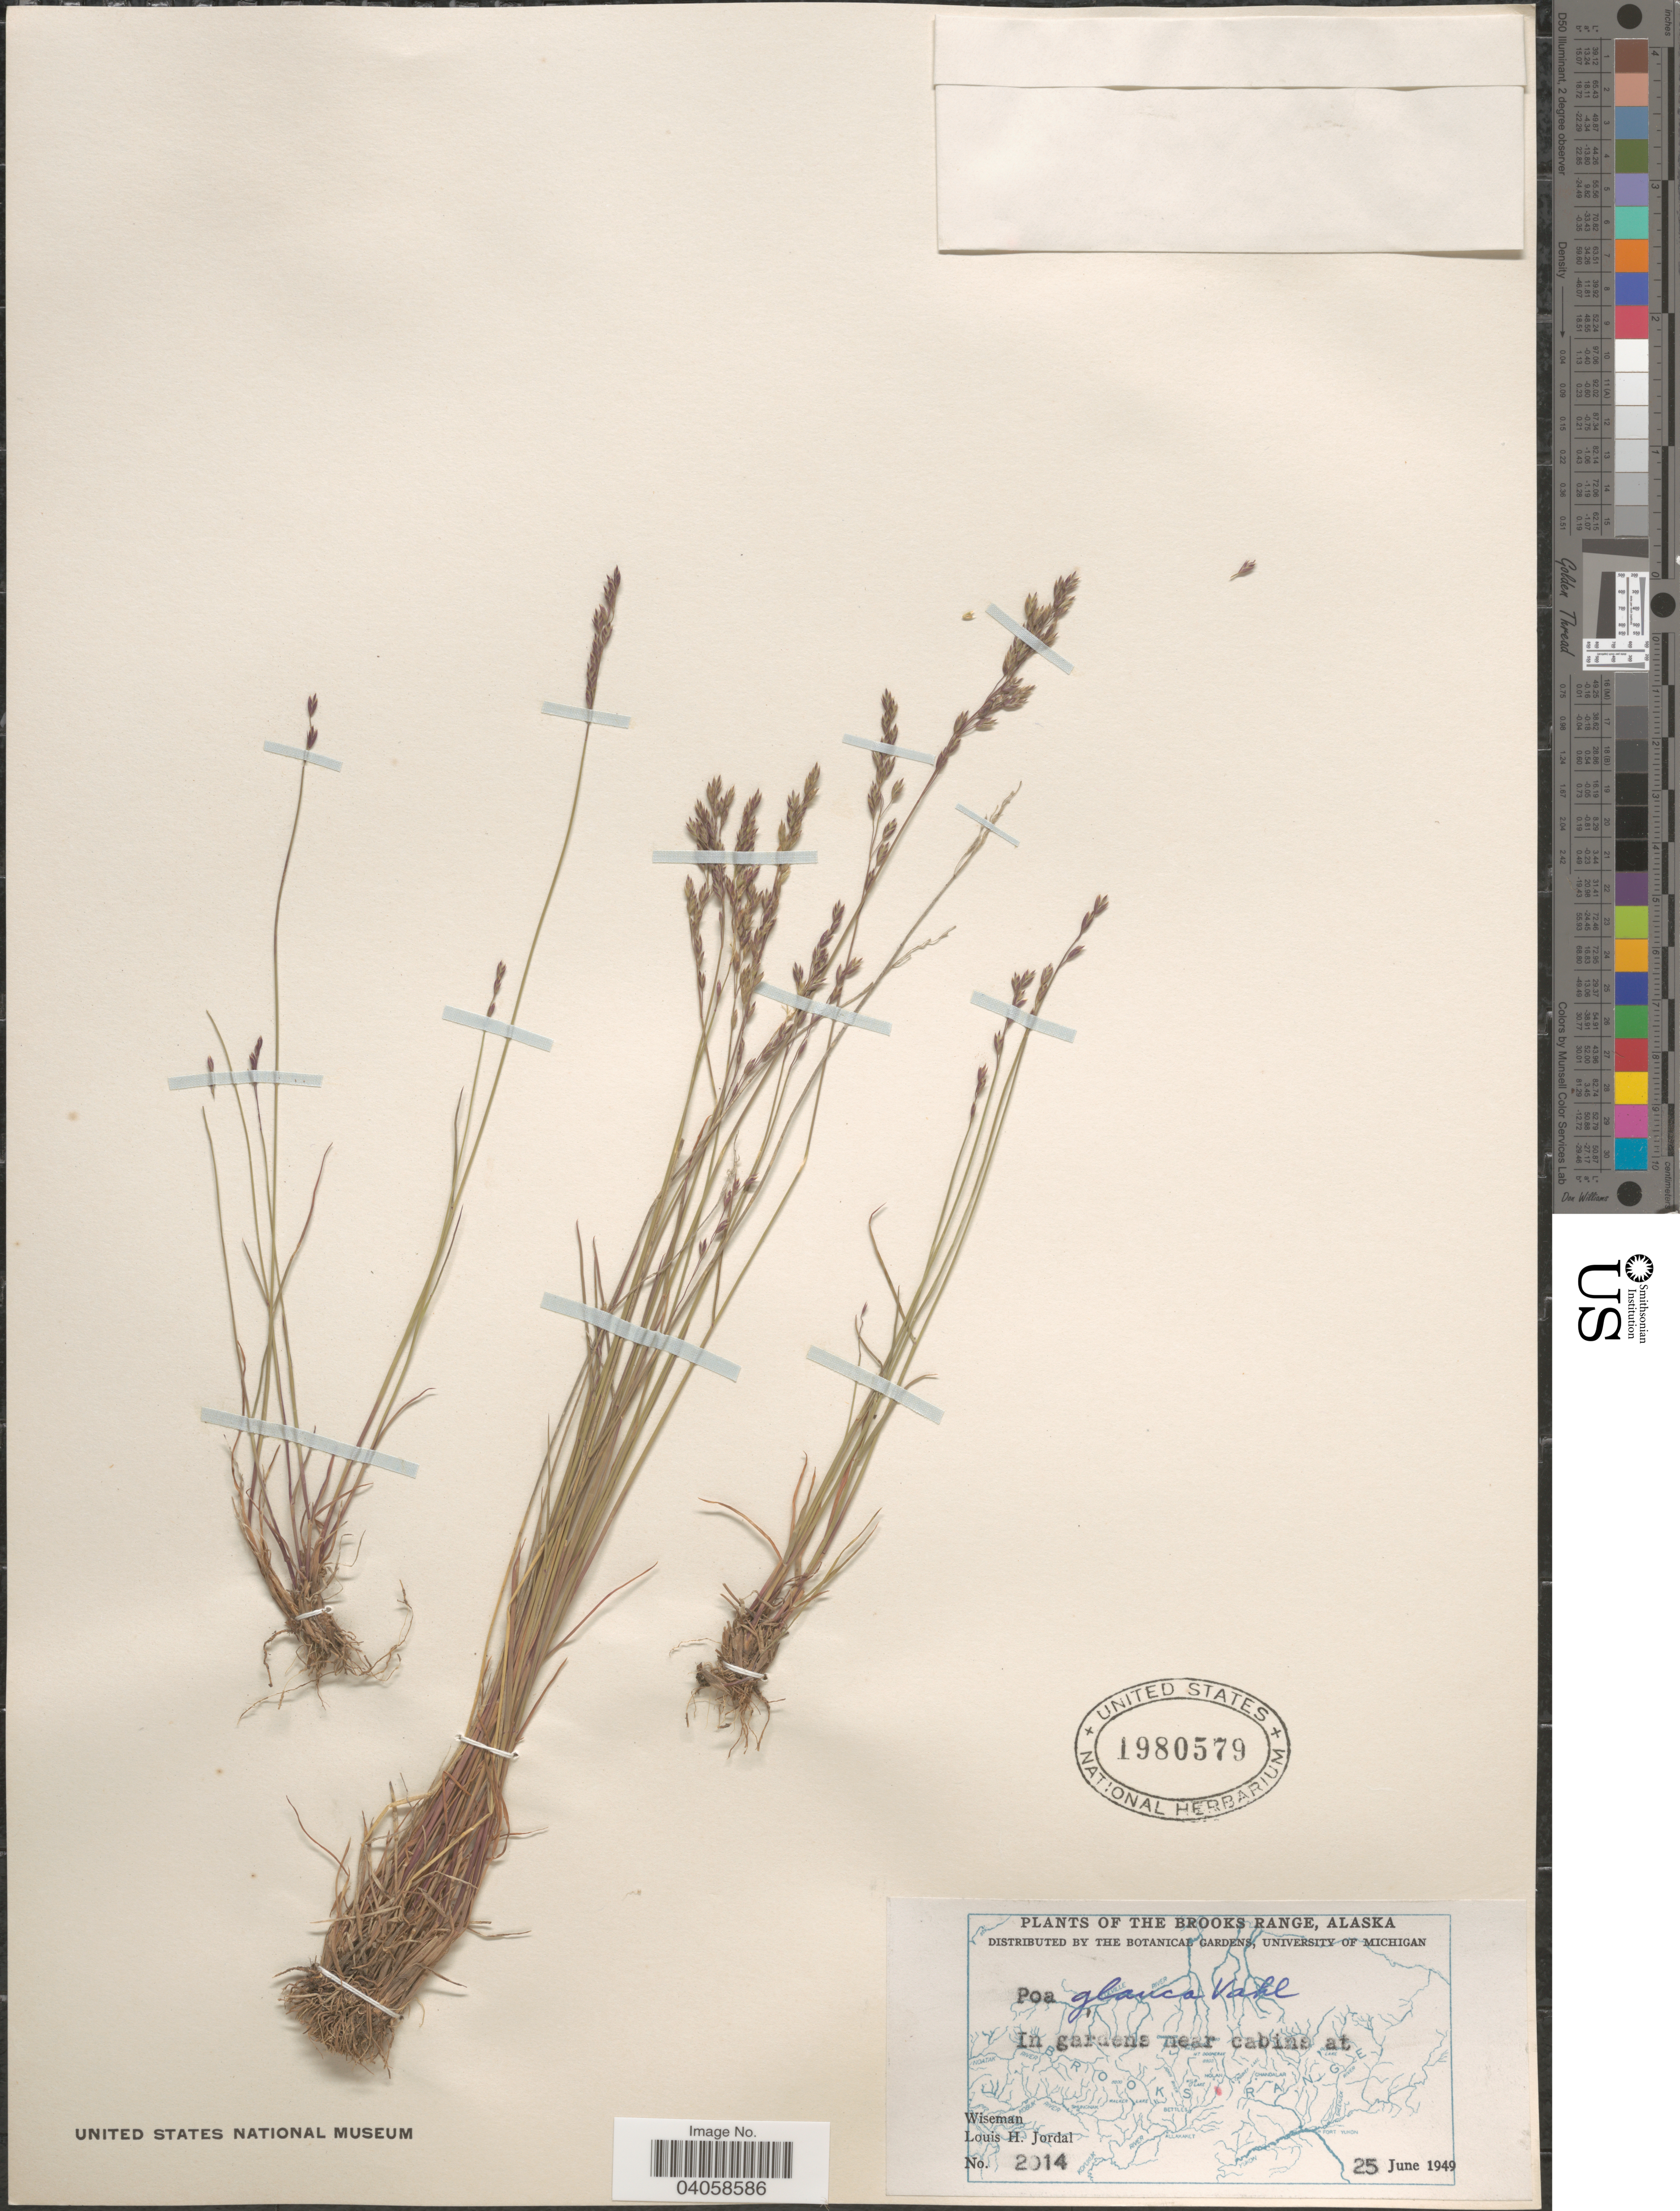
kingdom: Plantae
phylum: Tracheophyta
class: Liliopsida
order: Poales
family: Poaceae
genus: Poa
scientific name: Poa glauca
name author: Vahl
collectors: L. Jordal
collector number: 2014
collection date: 1949-06-25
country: United States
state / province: Alaska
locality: The Brooks Range. In gardens near cabins at Wiseman.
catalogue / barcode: US 1980579